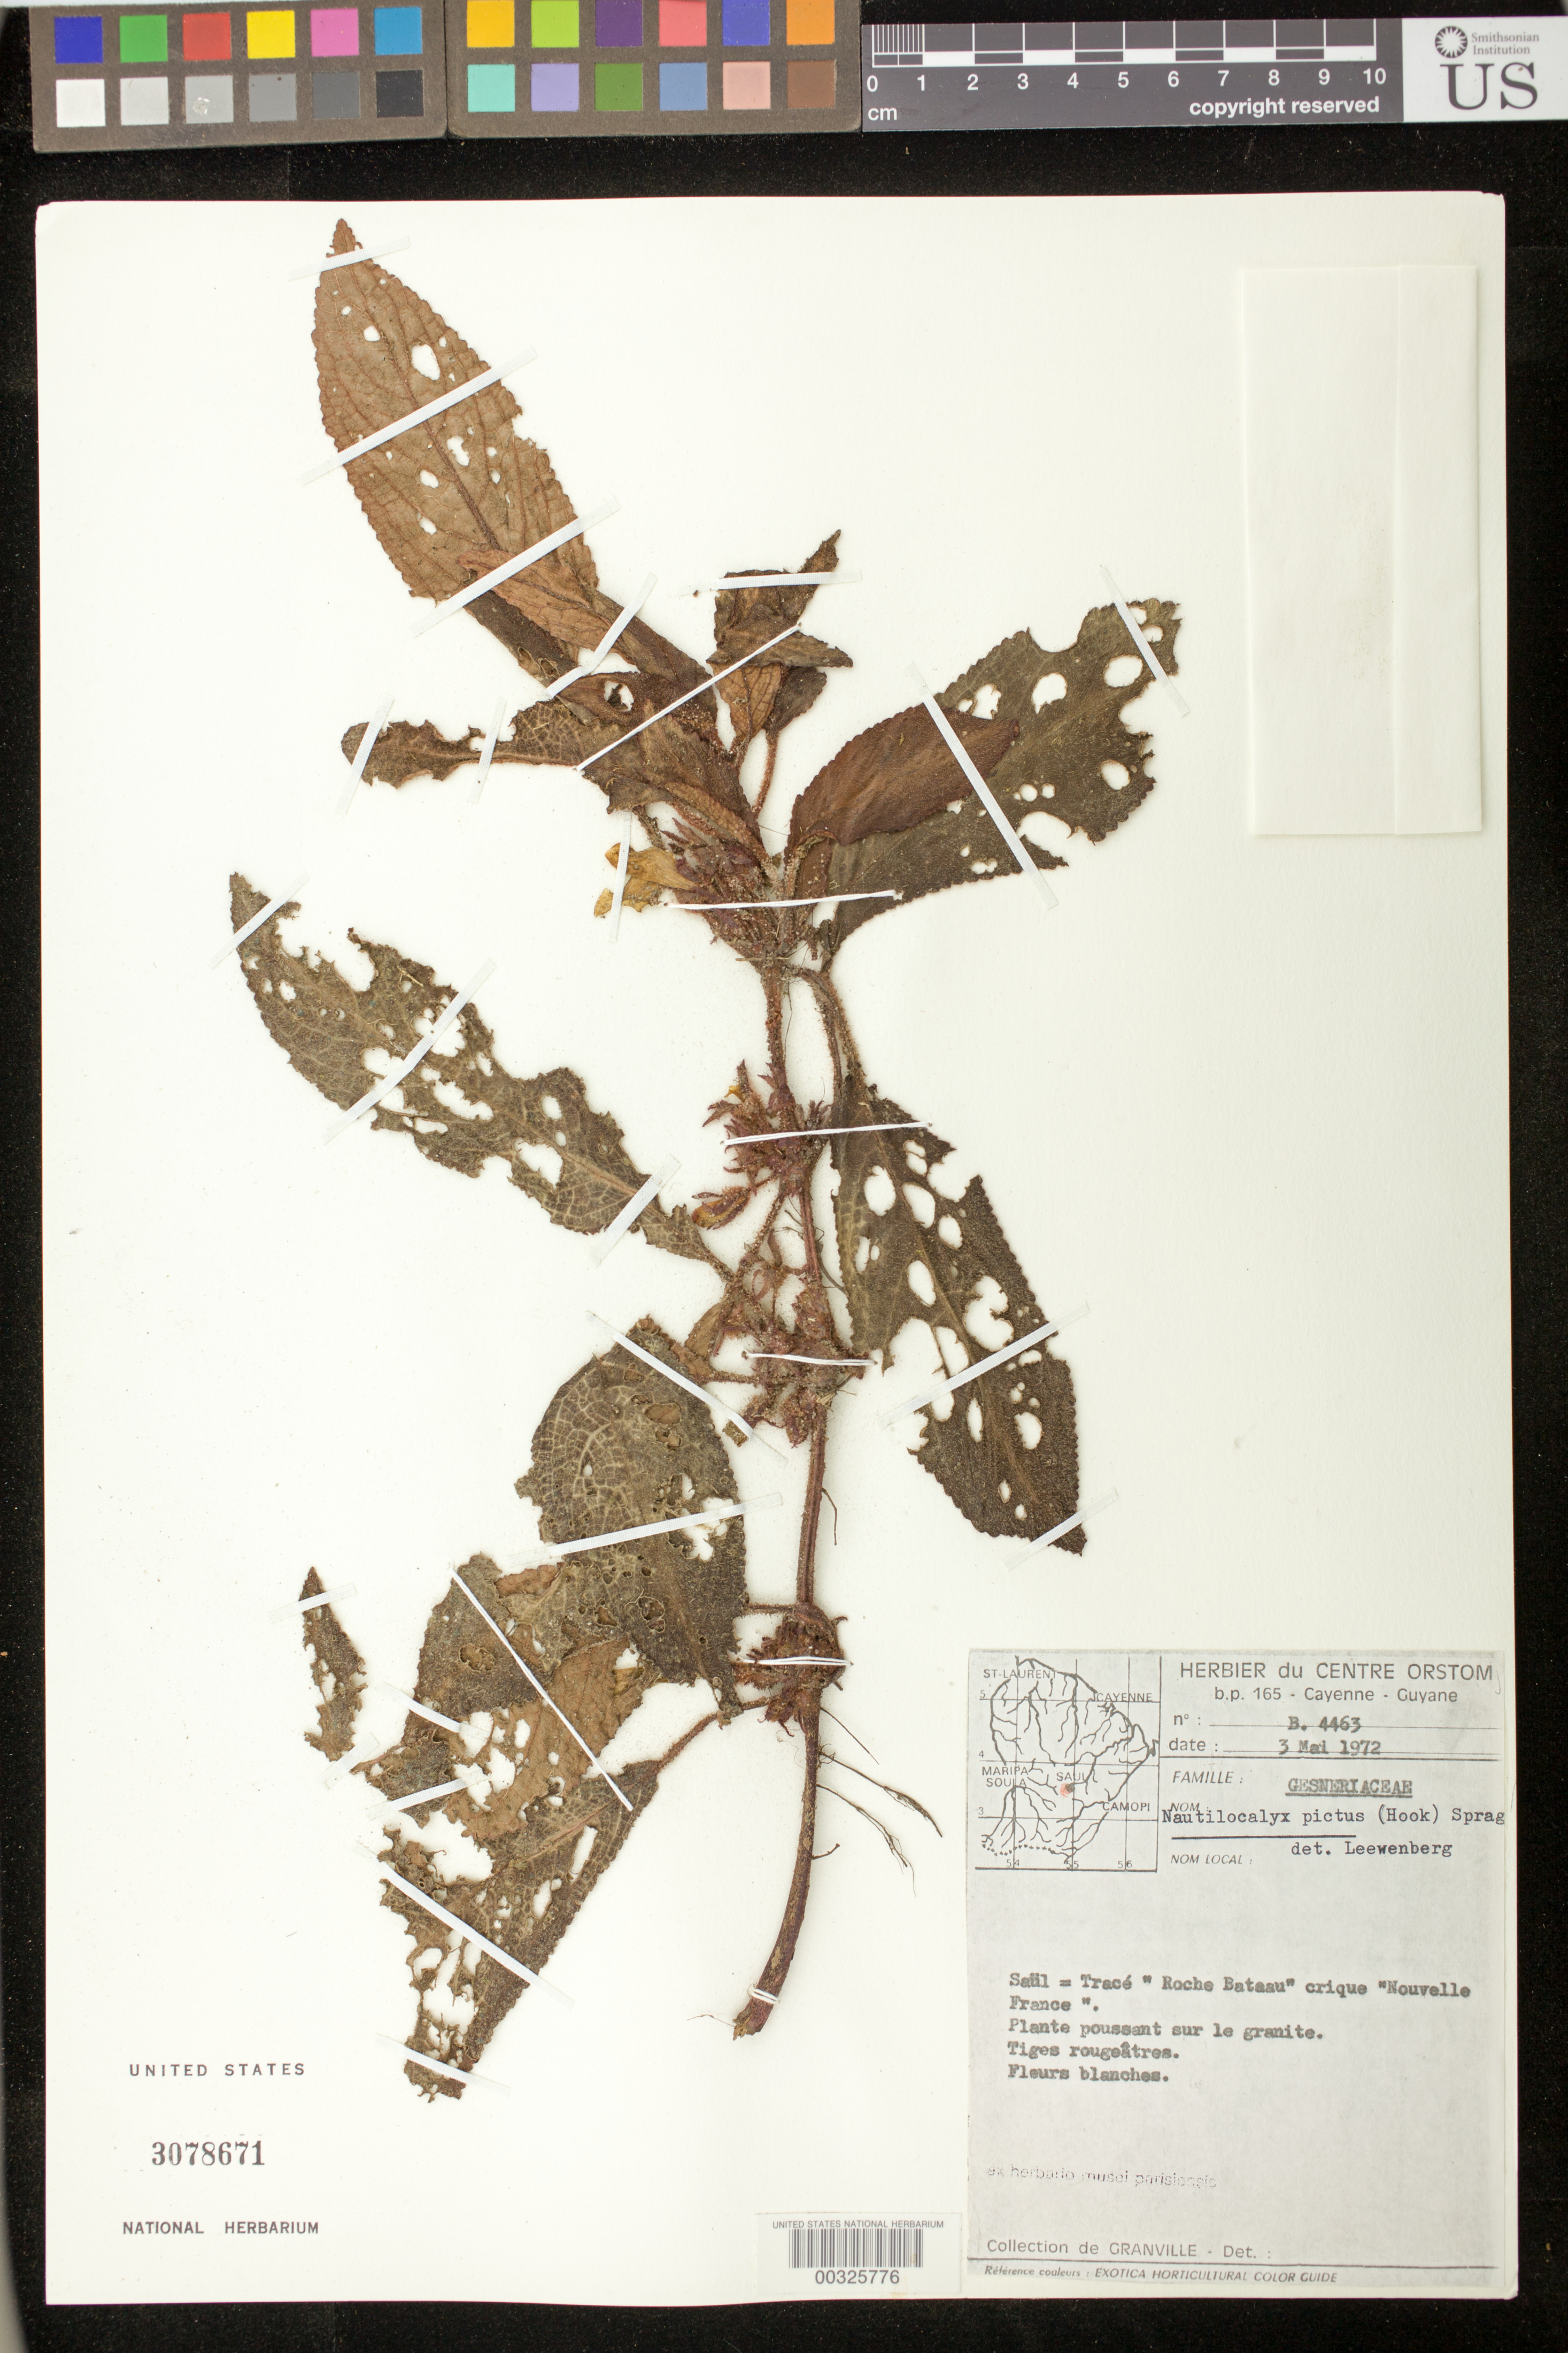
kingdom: Plantae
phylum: Tracheophyta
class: Magnoliopsida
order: Lamiales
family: Gesneriaceae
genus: Nautilocalyx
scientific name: Nautilocalyx pictus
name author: (Hook.) Sprague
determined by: Skog, Laurence E.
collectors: J.-J. de Granville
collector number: B 4463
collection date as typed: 03 May 1972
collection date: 1972-05-03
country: French Guiana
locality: Saül = Tracé "Roche Bataau" crique "Nouvelle France"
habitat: Plante poussant sur le granite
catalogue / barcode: US 3078671